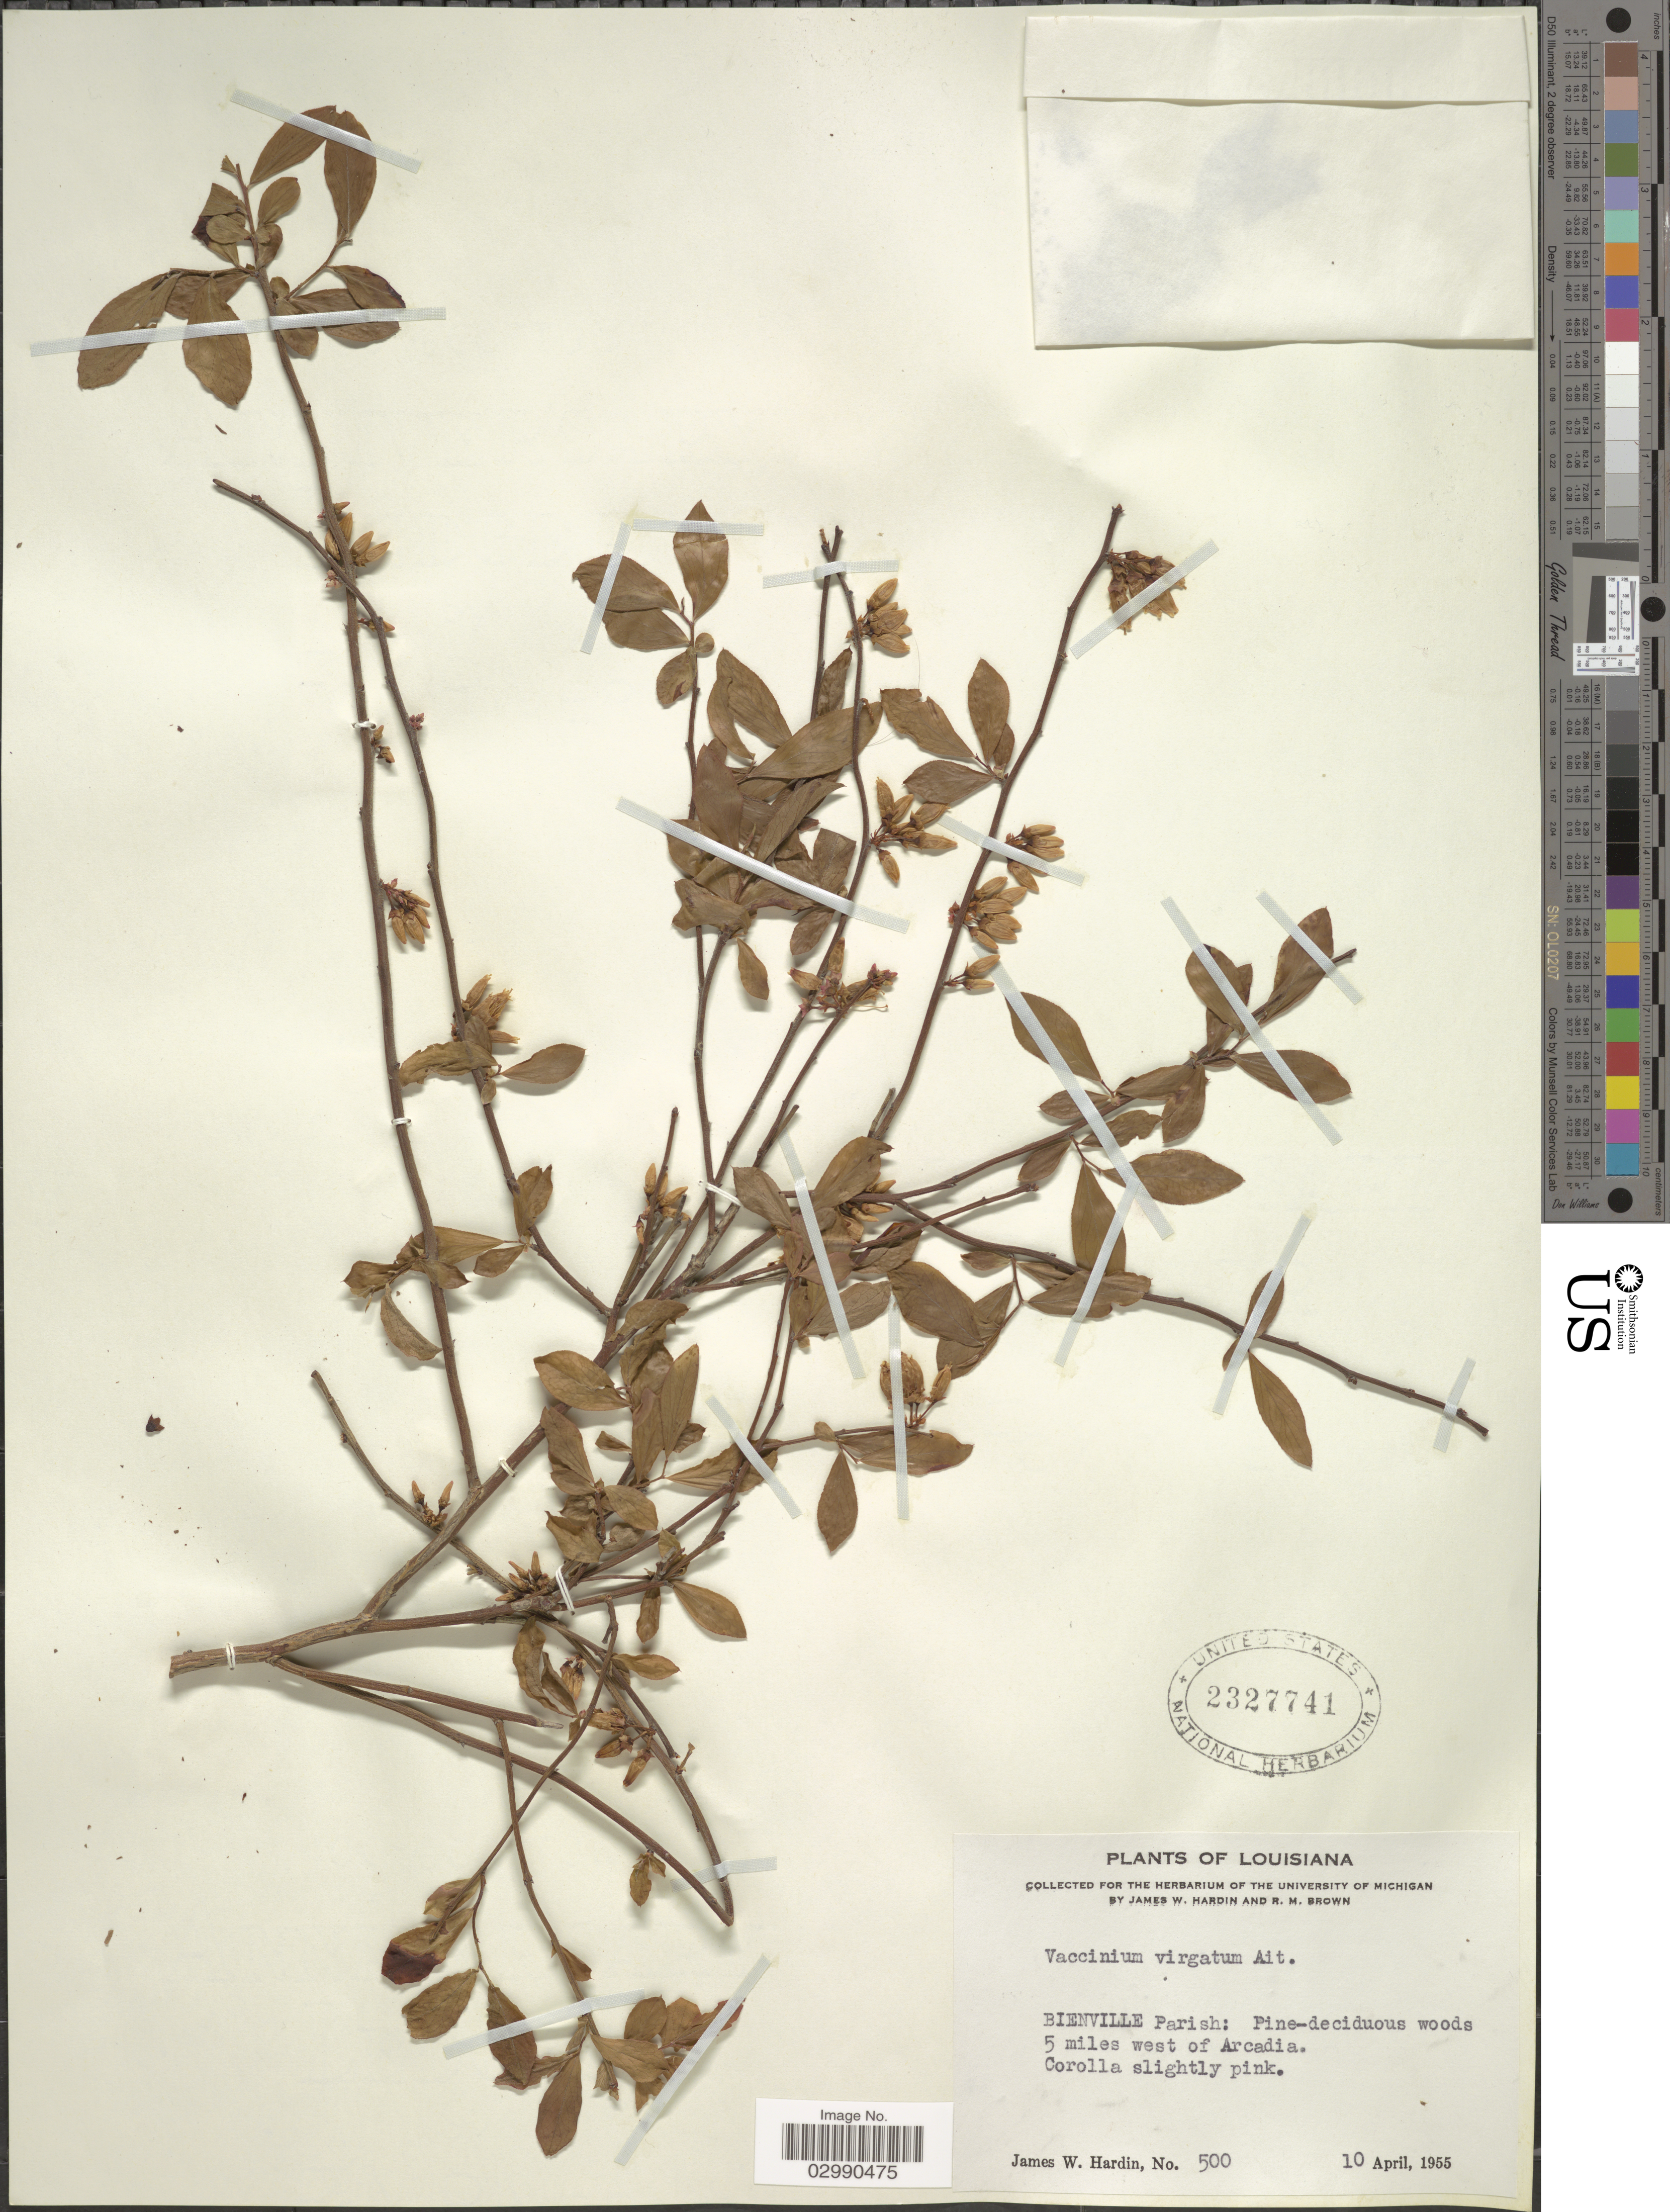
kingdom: Plantae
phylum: Tracheophyta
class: Magnoliopsida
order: Ericales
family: Ericaceae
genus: Vaccinium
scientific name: Vaccinium virgatum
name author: Aiton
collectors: J. W. Hardin & R. Brown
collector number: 500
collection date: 1955-04-10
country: United States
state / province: Louisiana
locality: Bienville Parish: 5 miles west of Arcadia.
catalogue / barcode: US 2327741